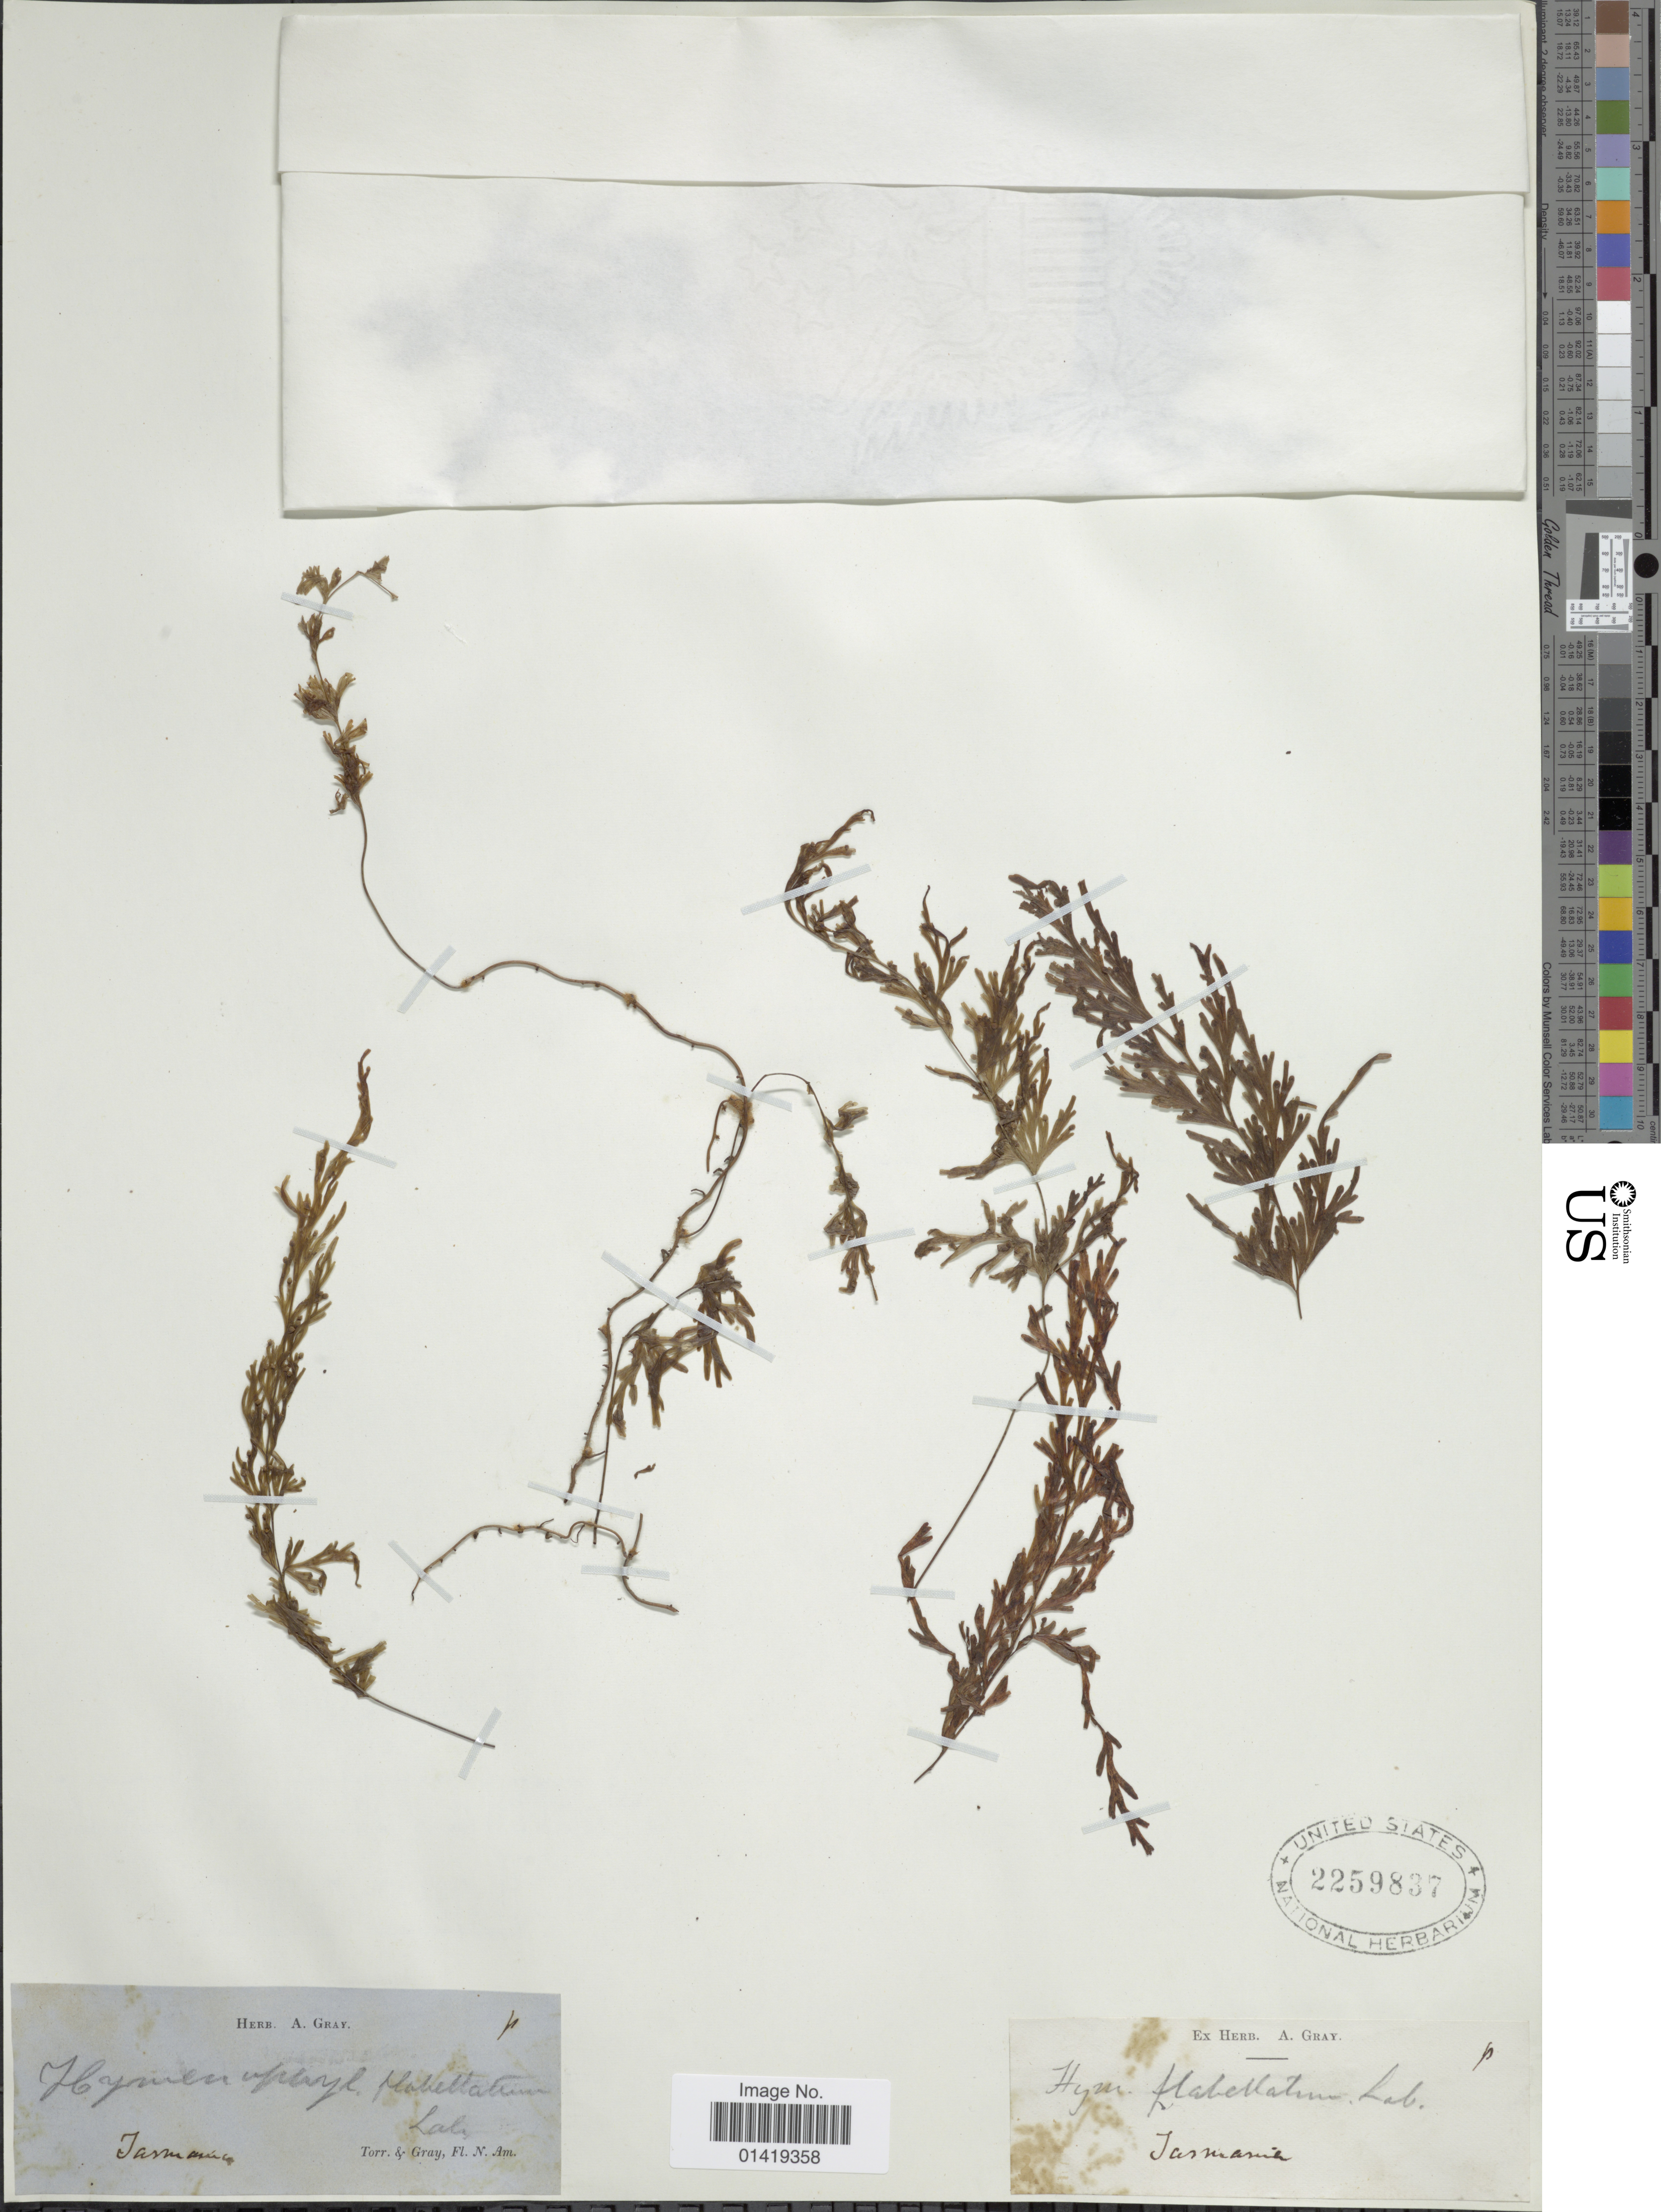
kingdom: Plantae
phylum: Tracheophyta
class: Polypodiopsida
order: Hymenophyllales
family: Hymenophyllaceae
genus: Hymenophyllum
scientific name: Hymenophyllum flabellatum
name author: Labill.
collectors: J. Torrey & -- Gray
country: Australia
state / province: Tasmania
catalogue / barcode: US 2259837